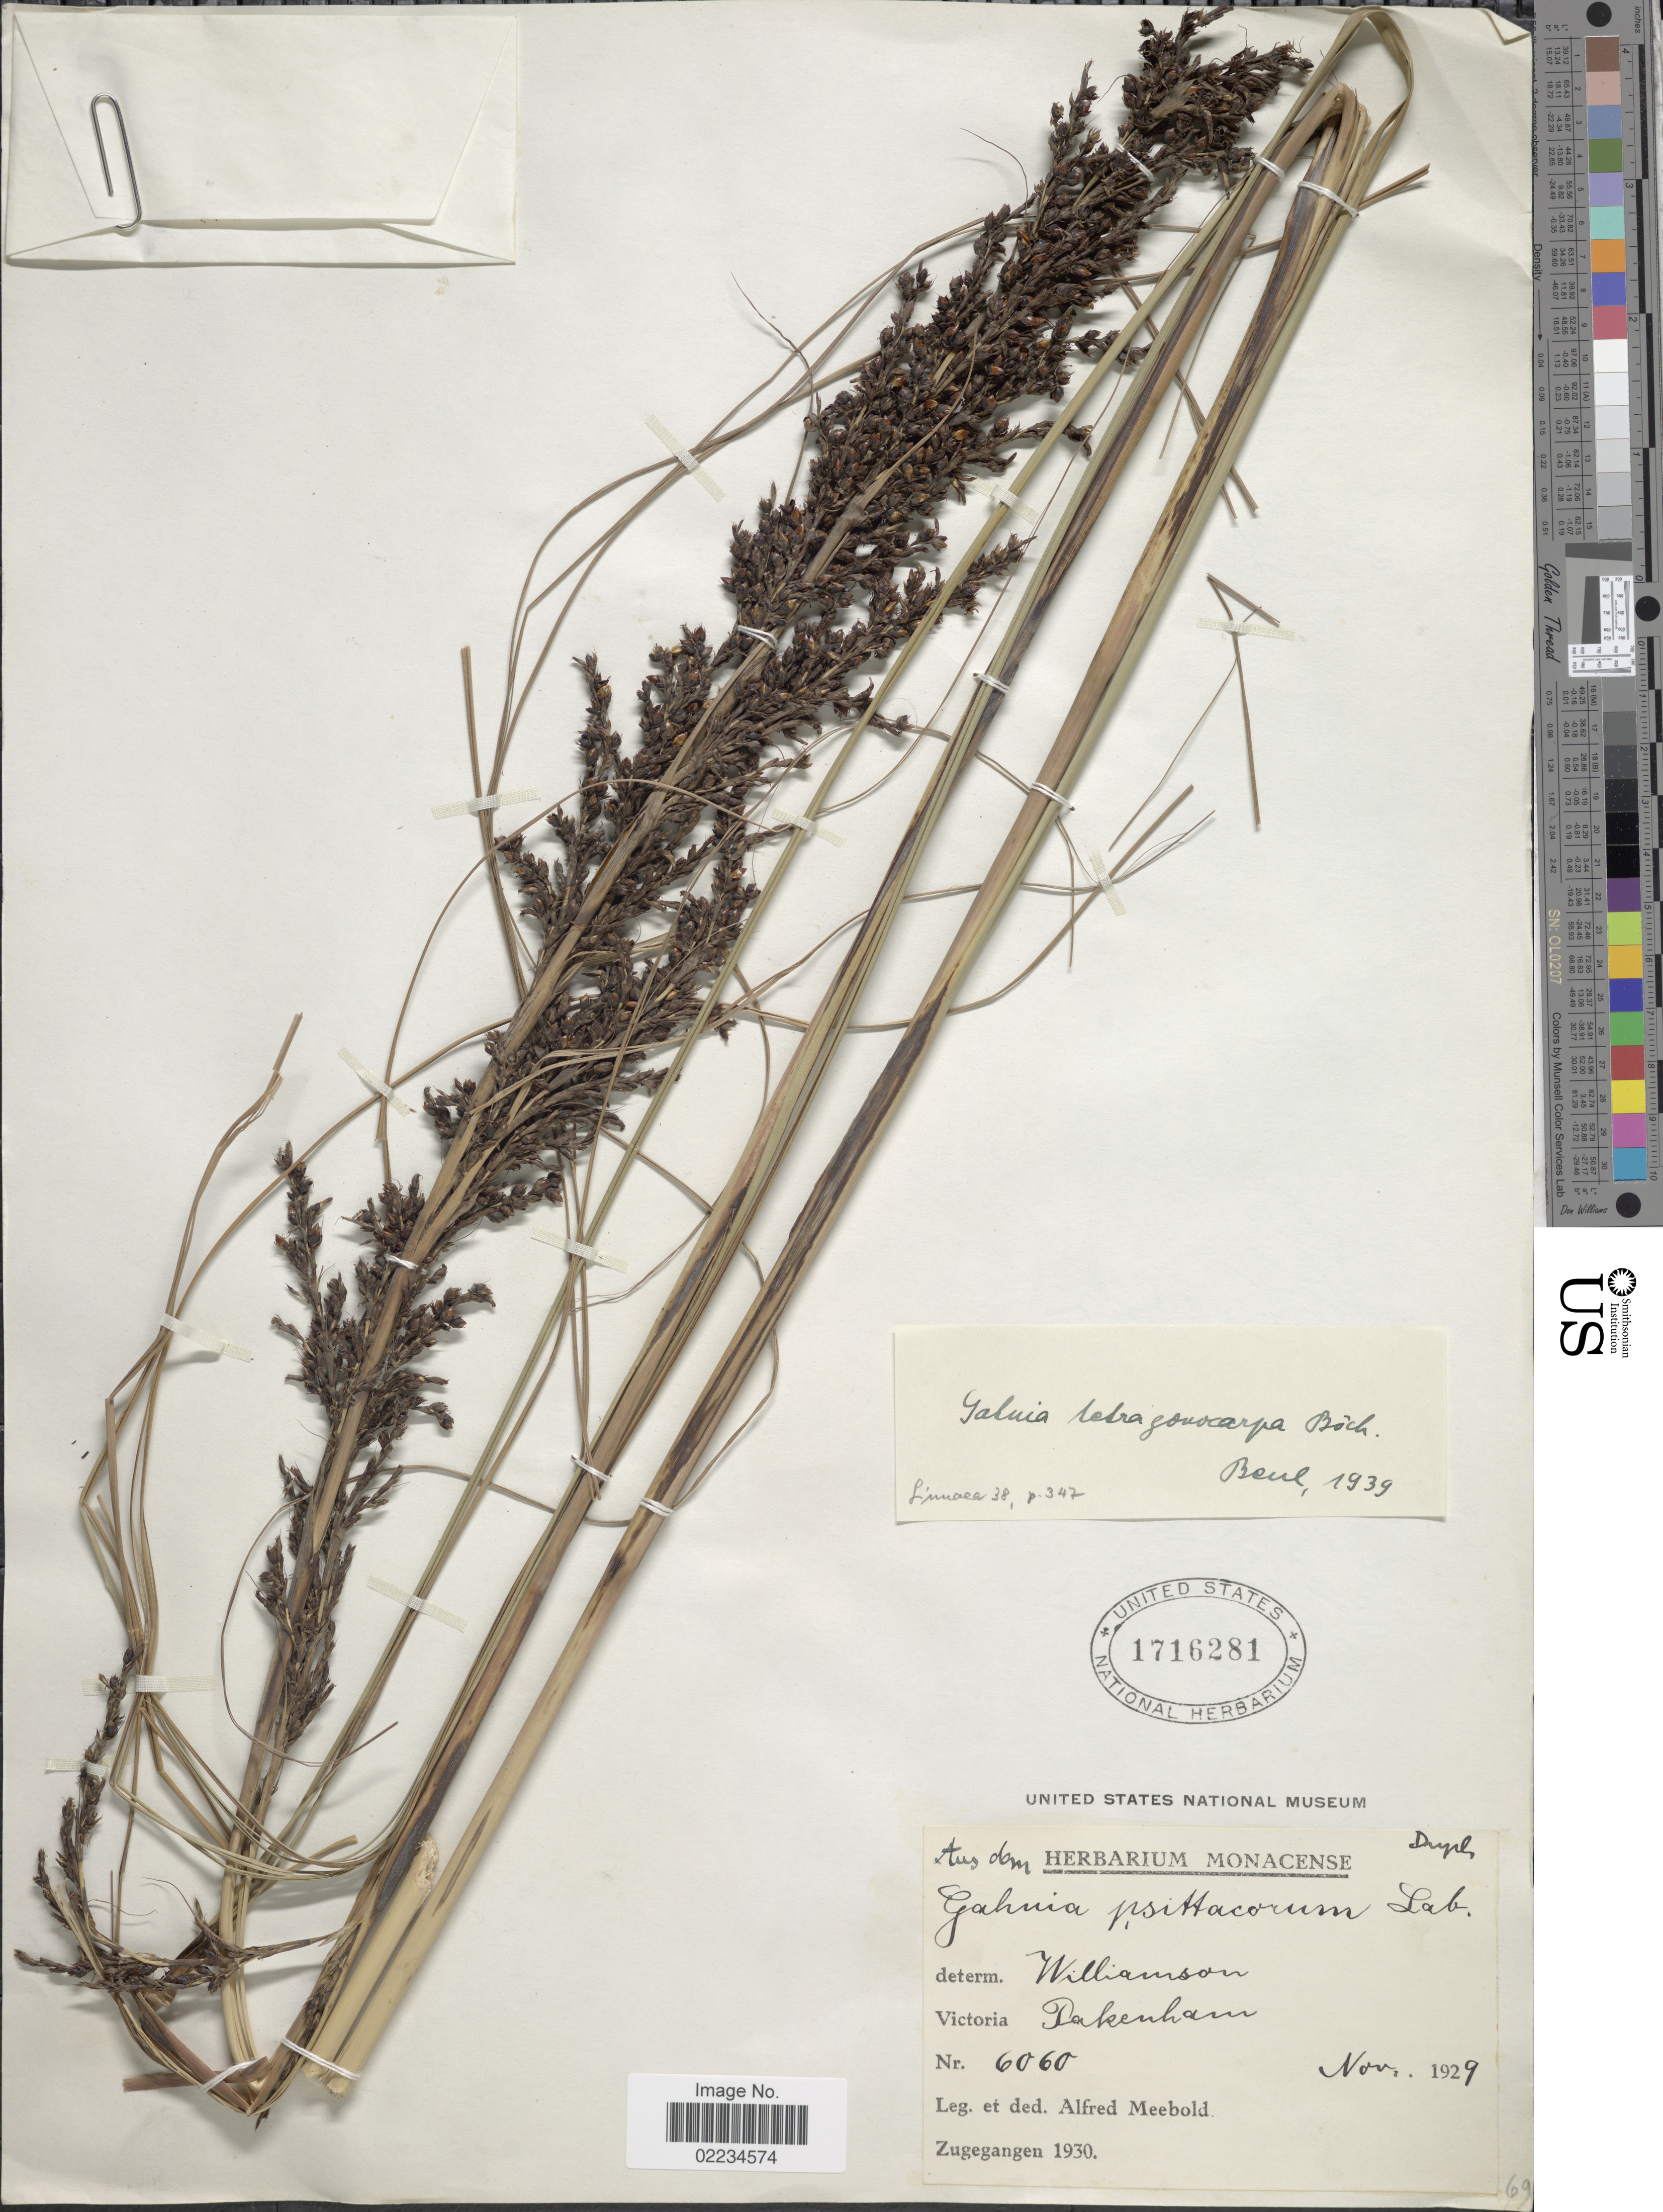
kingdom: Plantae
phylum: Tracheophyta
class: Liliopsida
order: Poales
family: Cyperaceae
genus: Gahnia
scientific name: Gahnia sieberiana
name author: Kunth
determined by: Strong, Mark T., (BOT), Smithsonian Institution - National Museum of Natural History (UNITED STATES)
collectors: A. Meebold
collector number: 6060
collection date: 1929-11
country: Australia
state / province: Victoria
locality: Victoria, Pakenham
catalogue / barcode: US 1716281